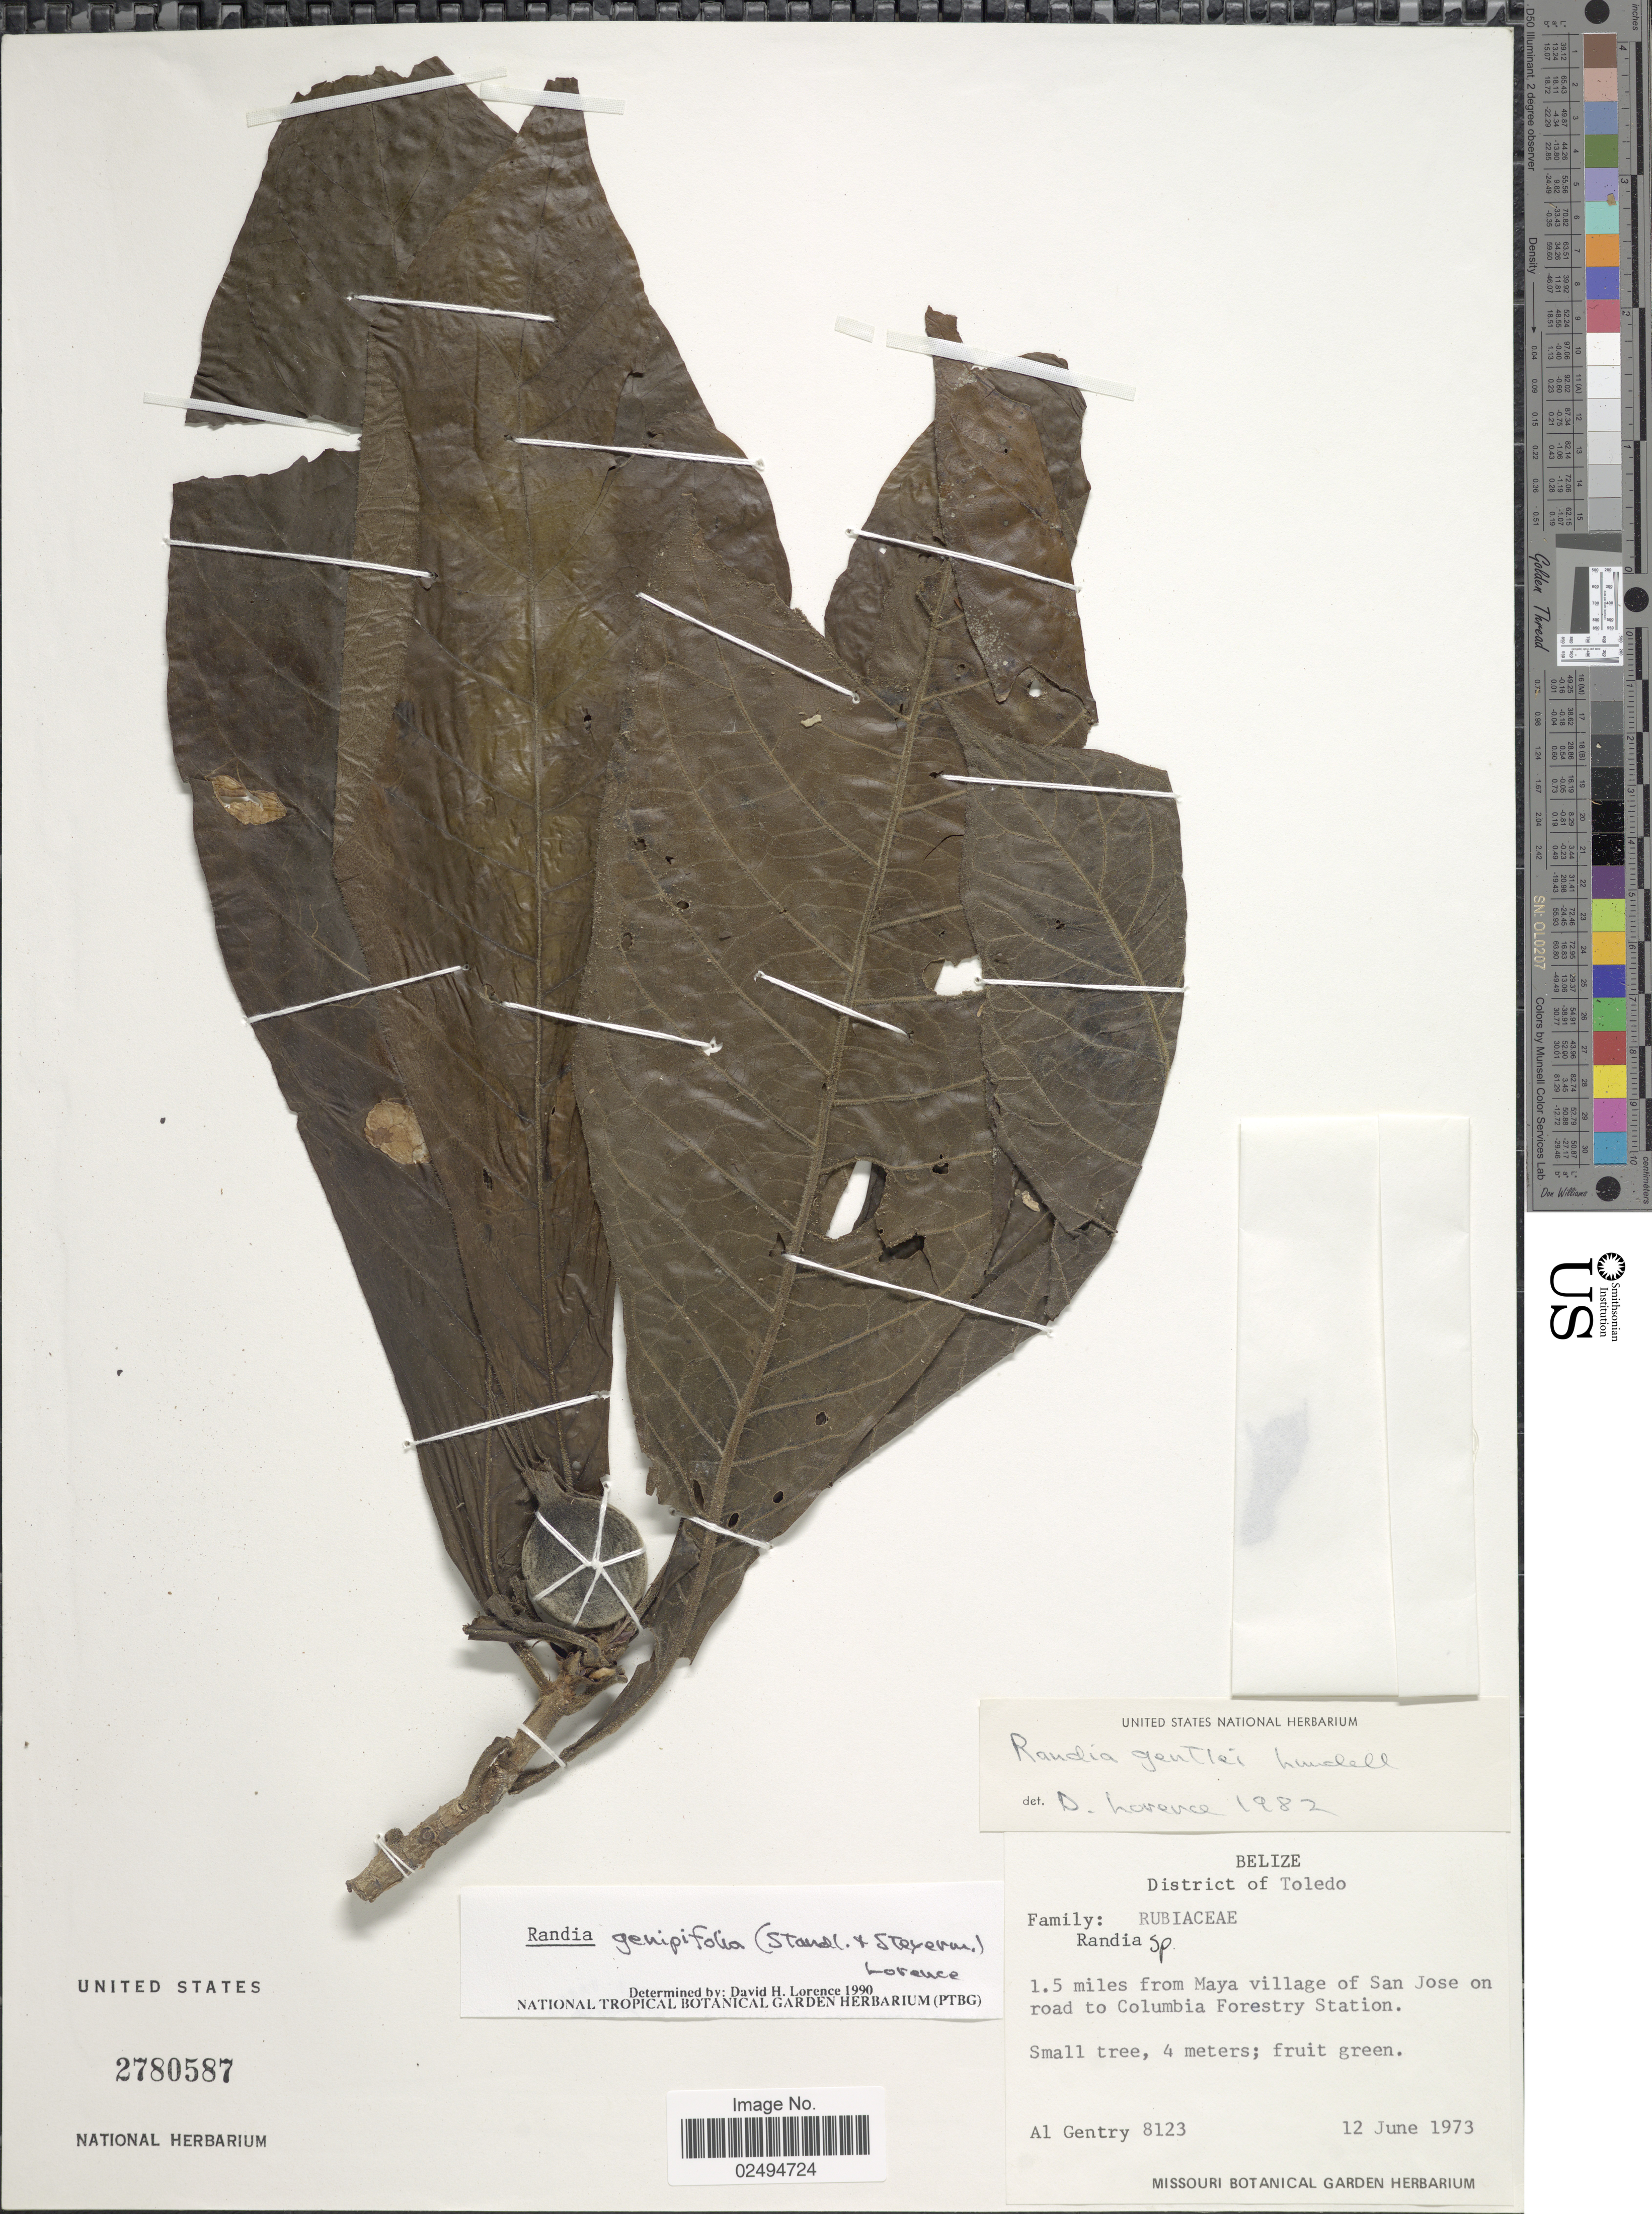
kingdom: Plantae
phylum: Tracheophyta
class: Magnoliopsida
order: Gentianales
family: Rubiaceae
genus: Randia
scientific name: Randia gentlei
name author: Lundell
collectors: A. H. Gentry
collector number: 8123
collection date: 1973-06-12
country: Belize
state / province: Toledo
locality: District of Toledo. 1.5 miles from Maya village of San Jose on road to Columbia Forestry Station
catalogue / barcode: US 2780587